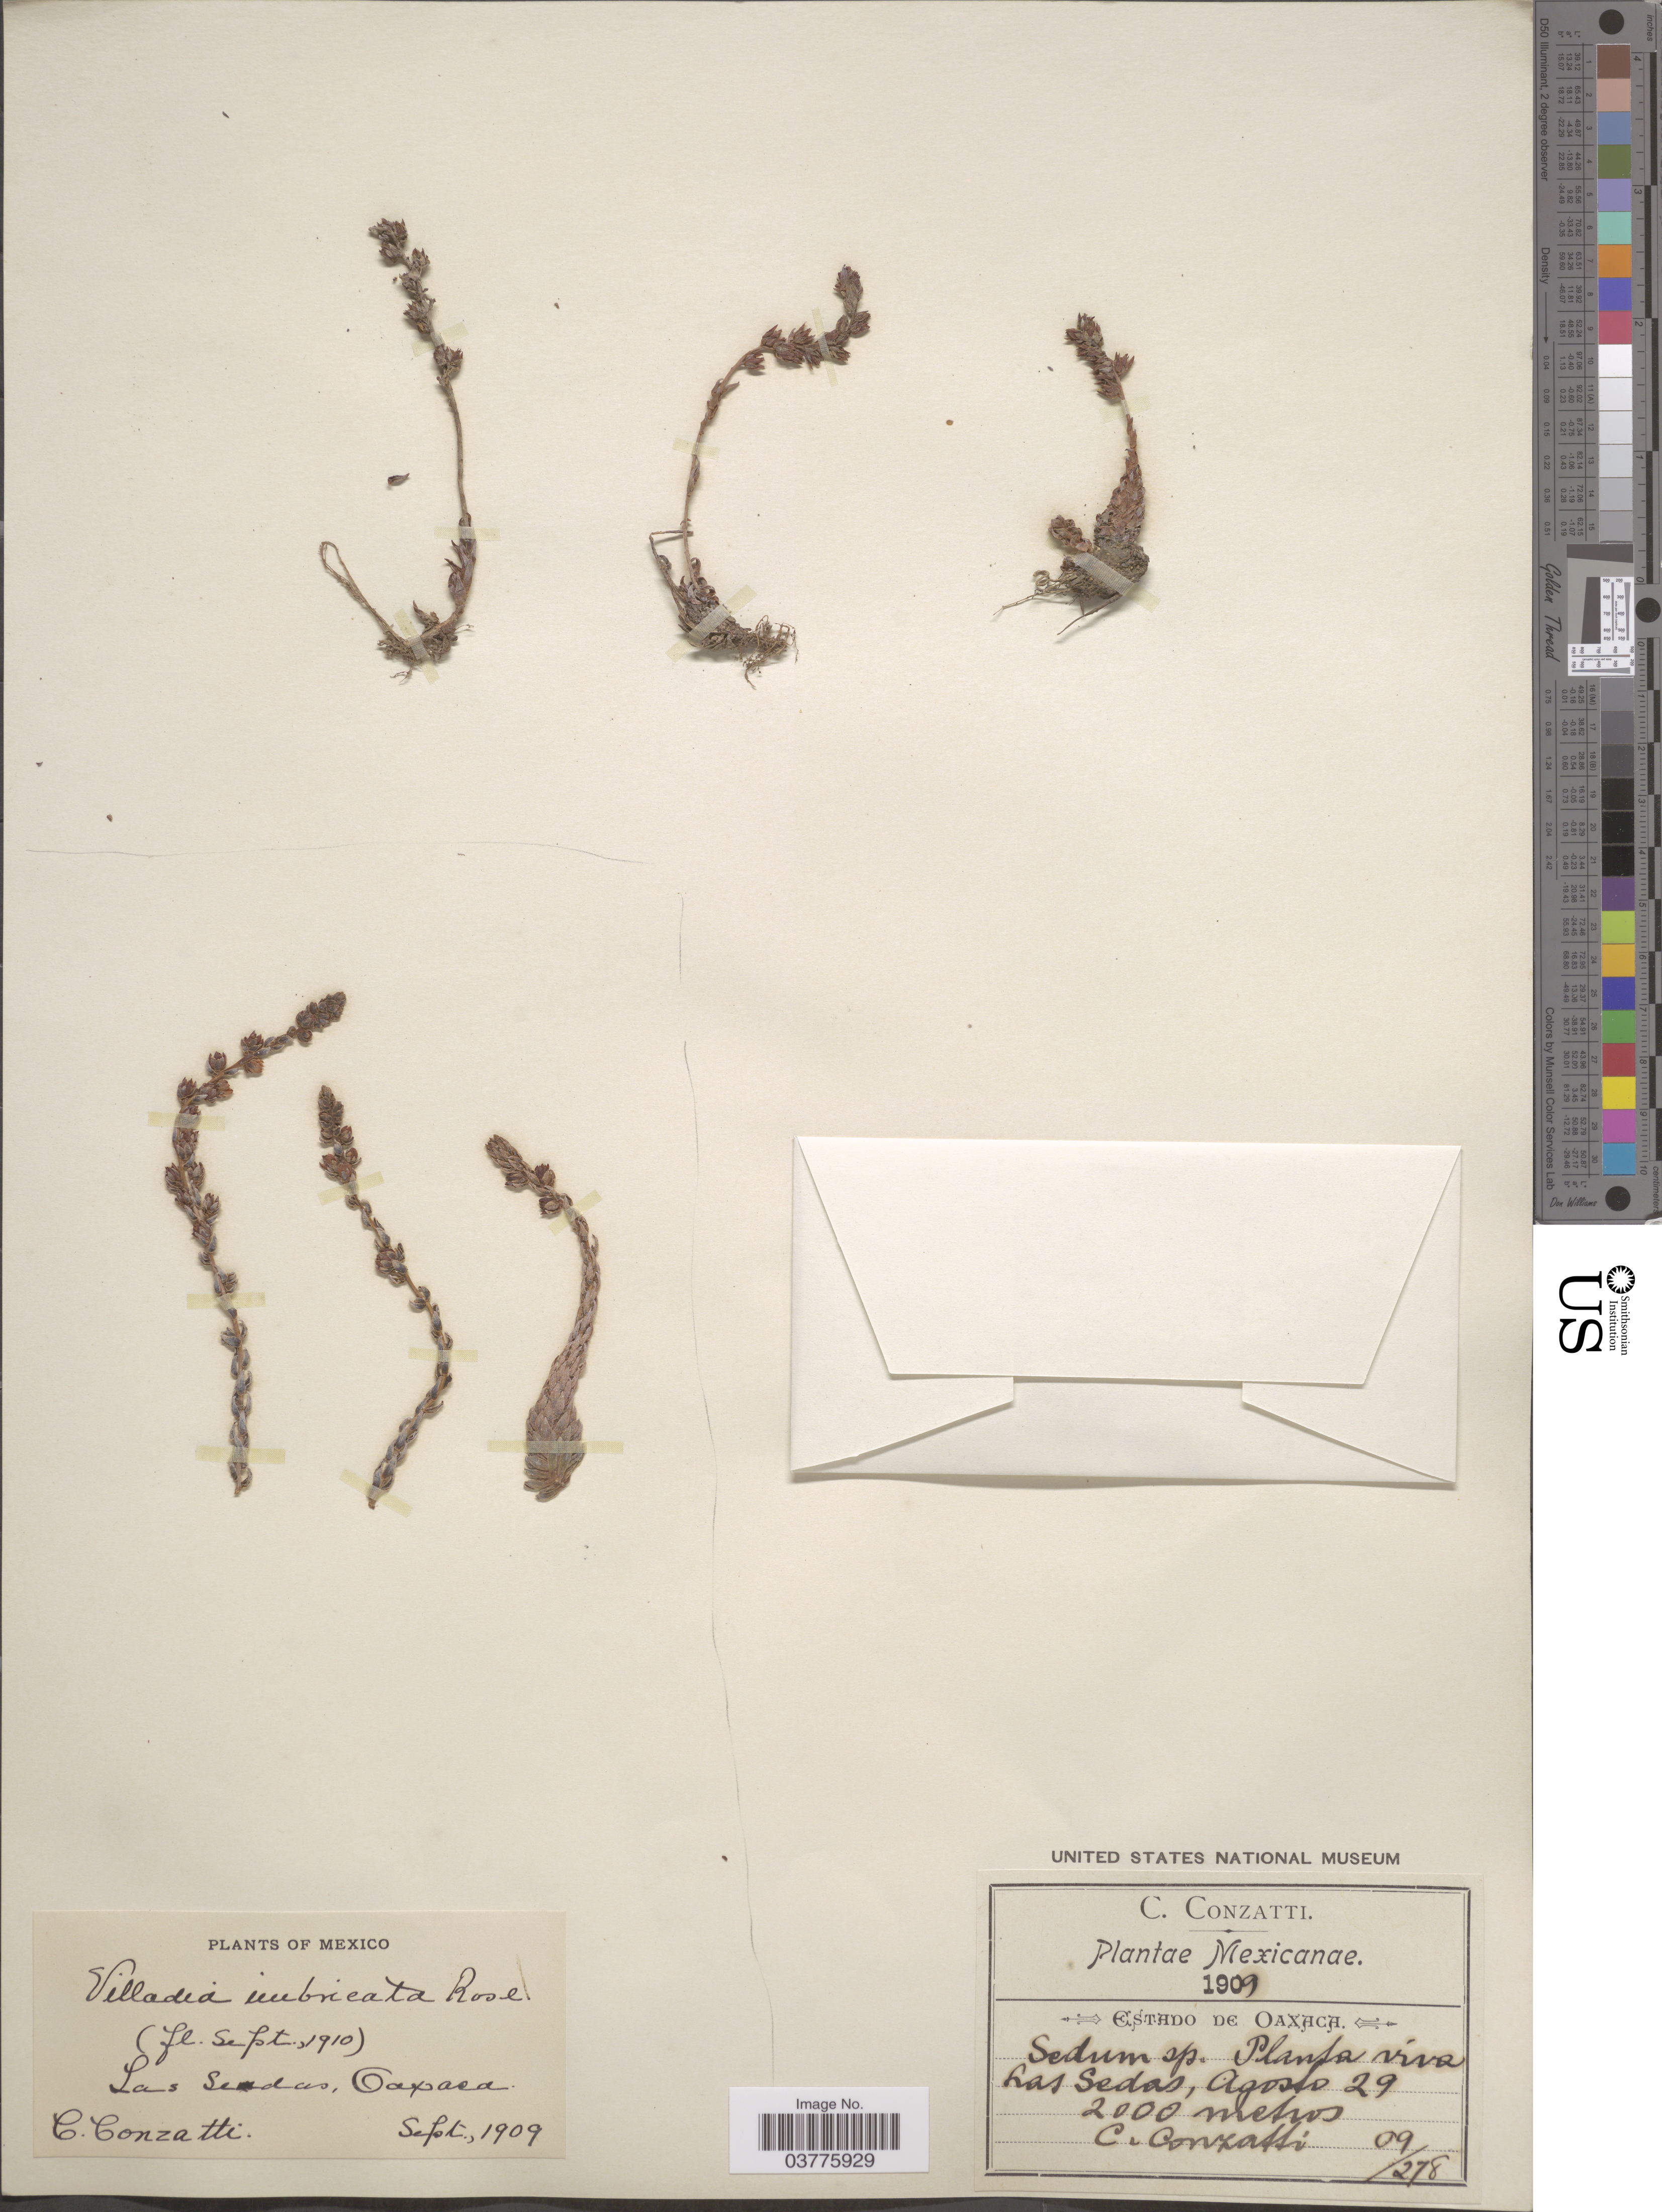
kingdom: Plantae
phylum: Tracheophyta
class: Magnoliopsida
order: Saxifragales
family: Crassulaceae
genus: Villadia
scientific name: Villadia imbricata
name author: Rose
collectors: C. Conzatti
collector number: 09/278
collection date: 1909-08-29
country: Mexico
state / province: Oaxaca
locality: Las Sedas.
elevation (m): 2000